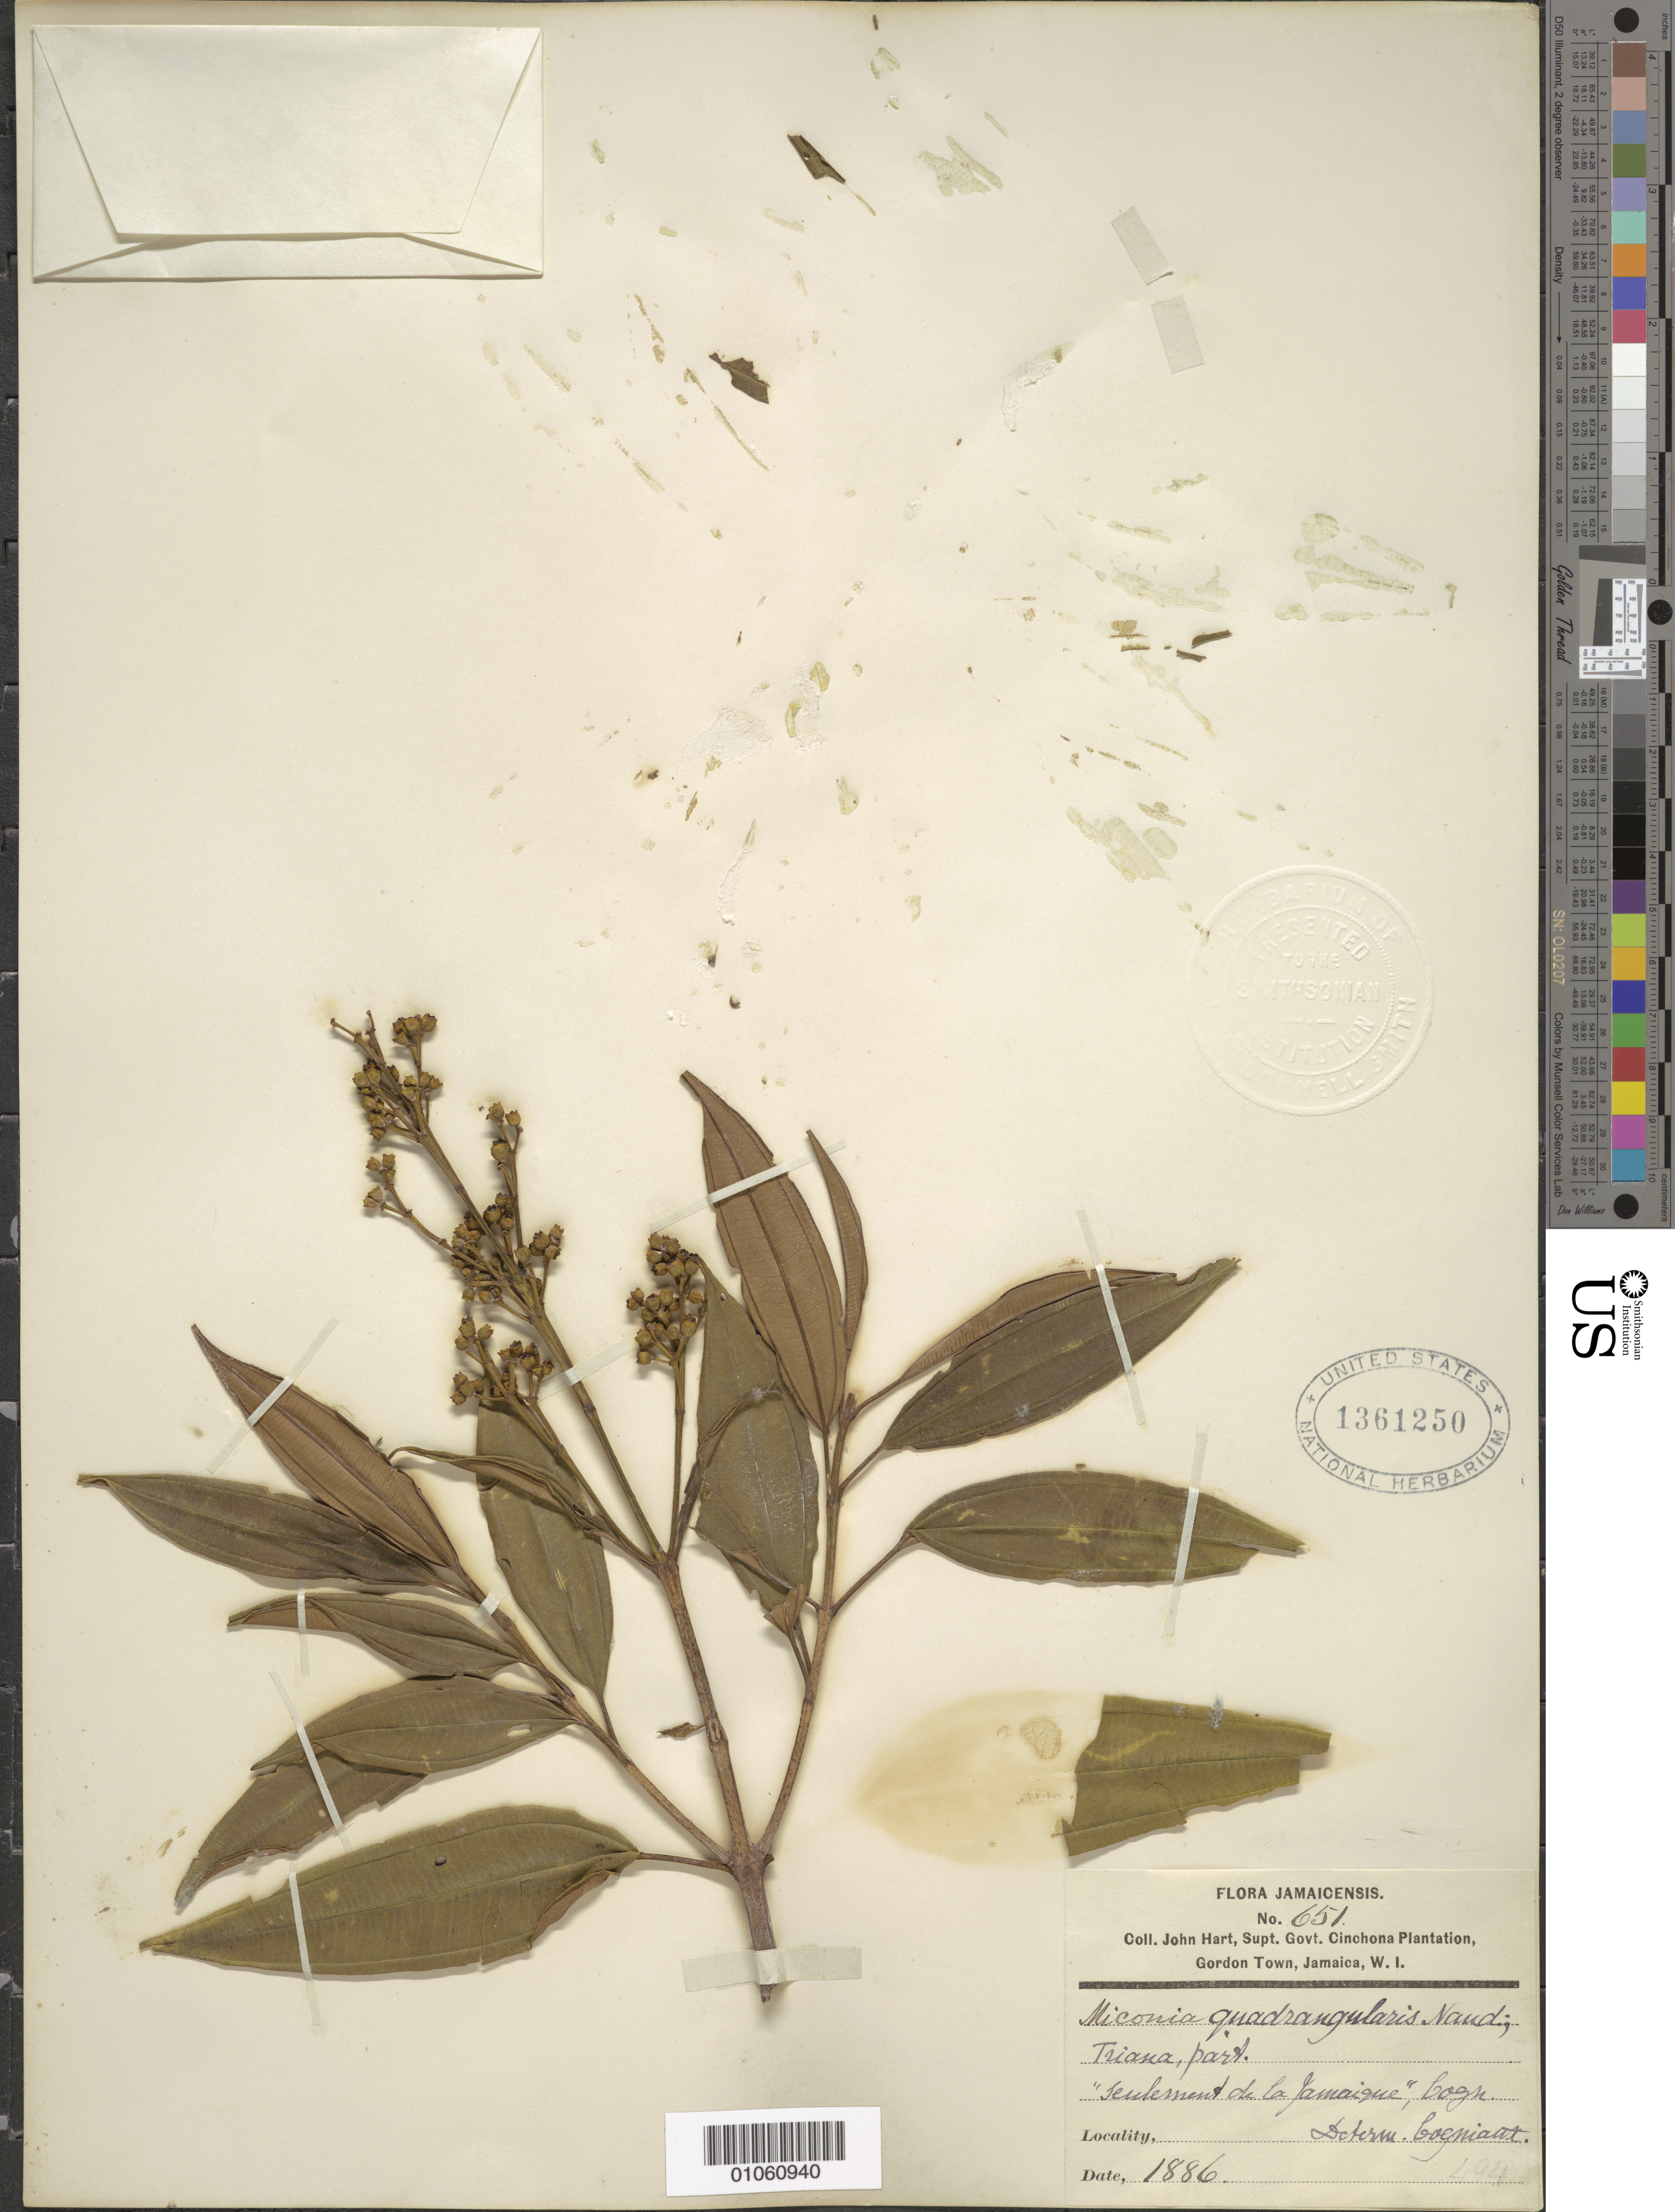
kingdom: Plantae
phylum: Tracheophyta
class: Magnoliopsida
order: Myrtales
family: Melastomataceae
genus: Miconia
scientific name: Miconia quadrangularis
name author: (Sw.) Naudin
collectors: J. Hart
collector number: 651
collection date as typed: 1886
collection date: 1886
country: Jamaica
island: Jamaica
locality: Gordon Town [?]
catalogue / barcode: US 1361250